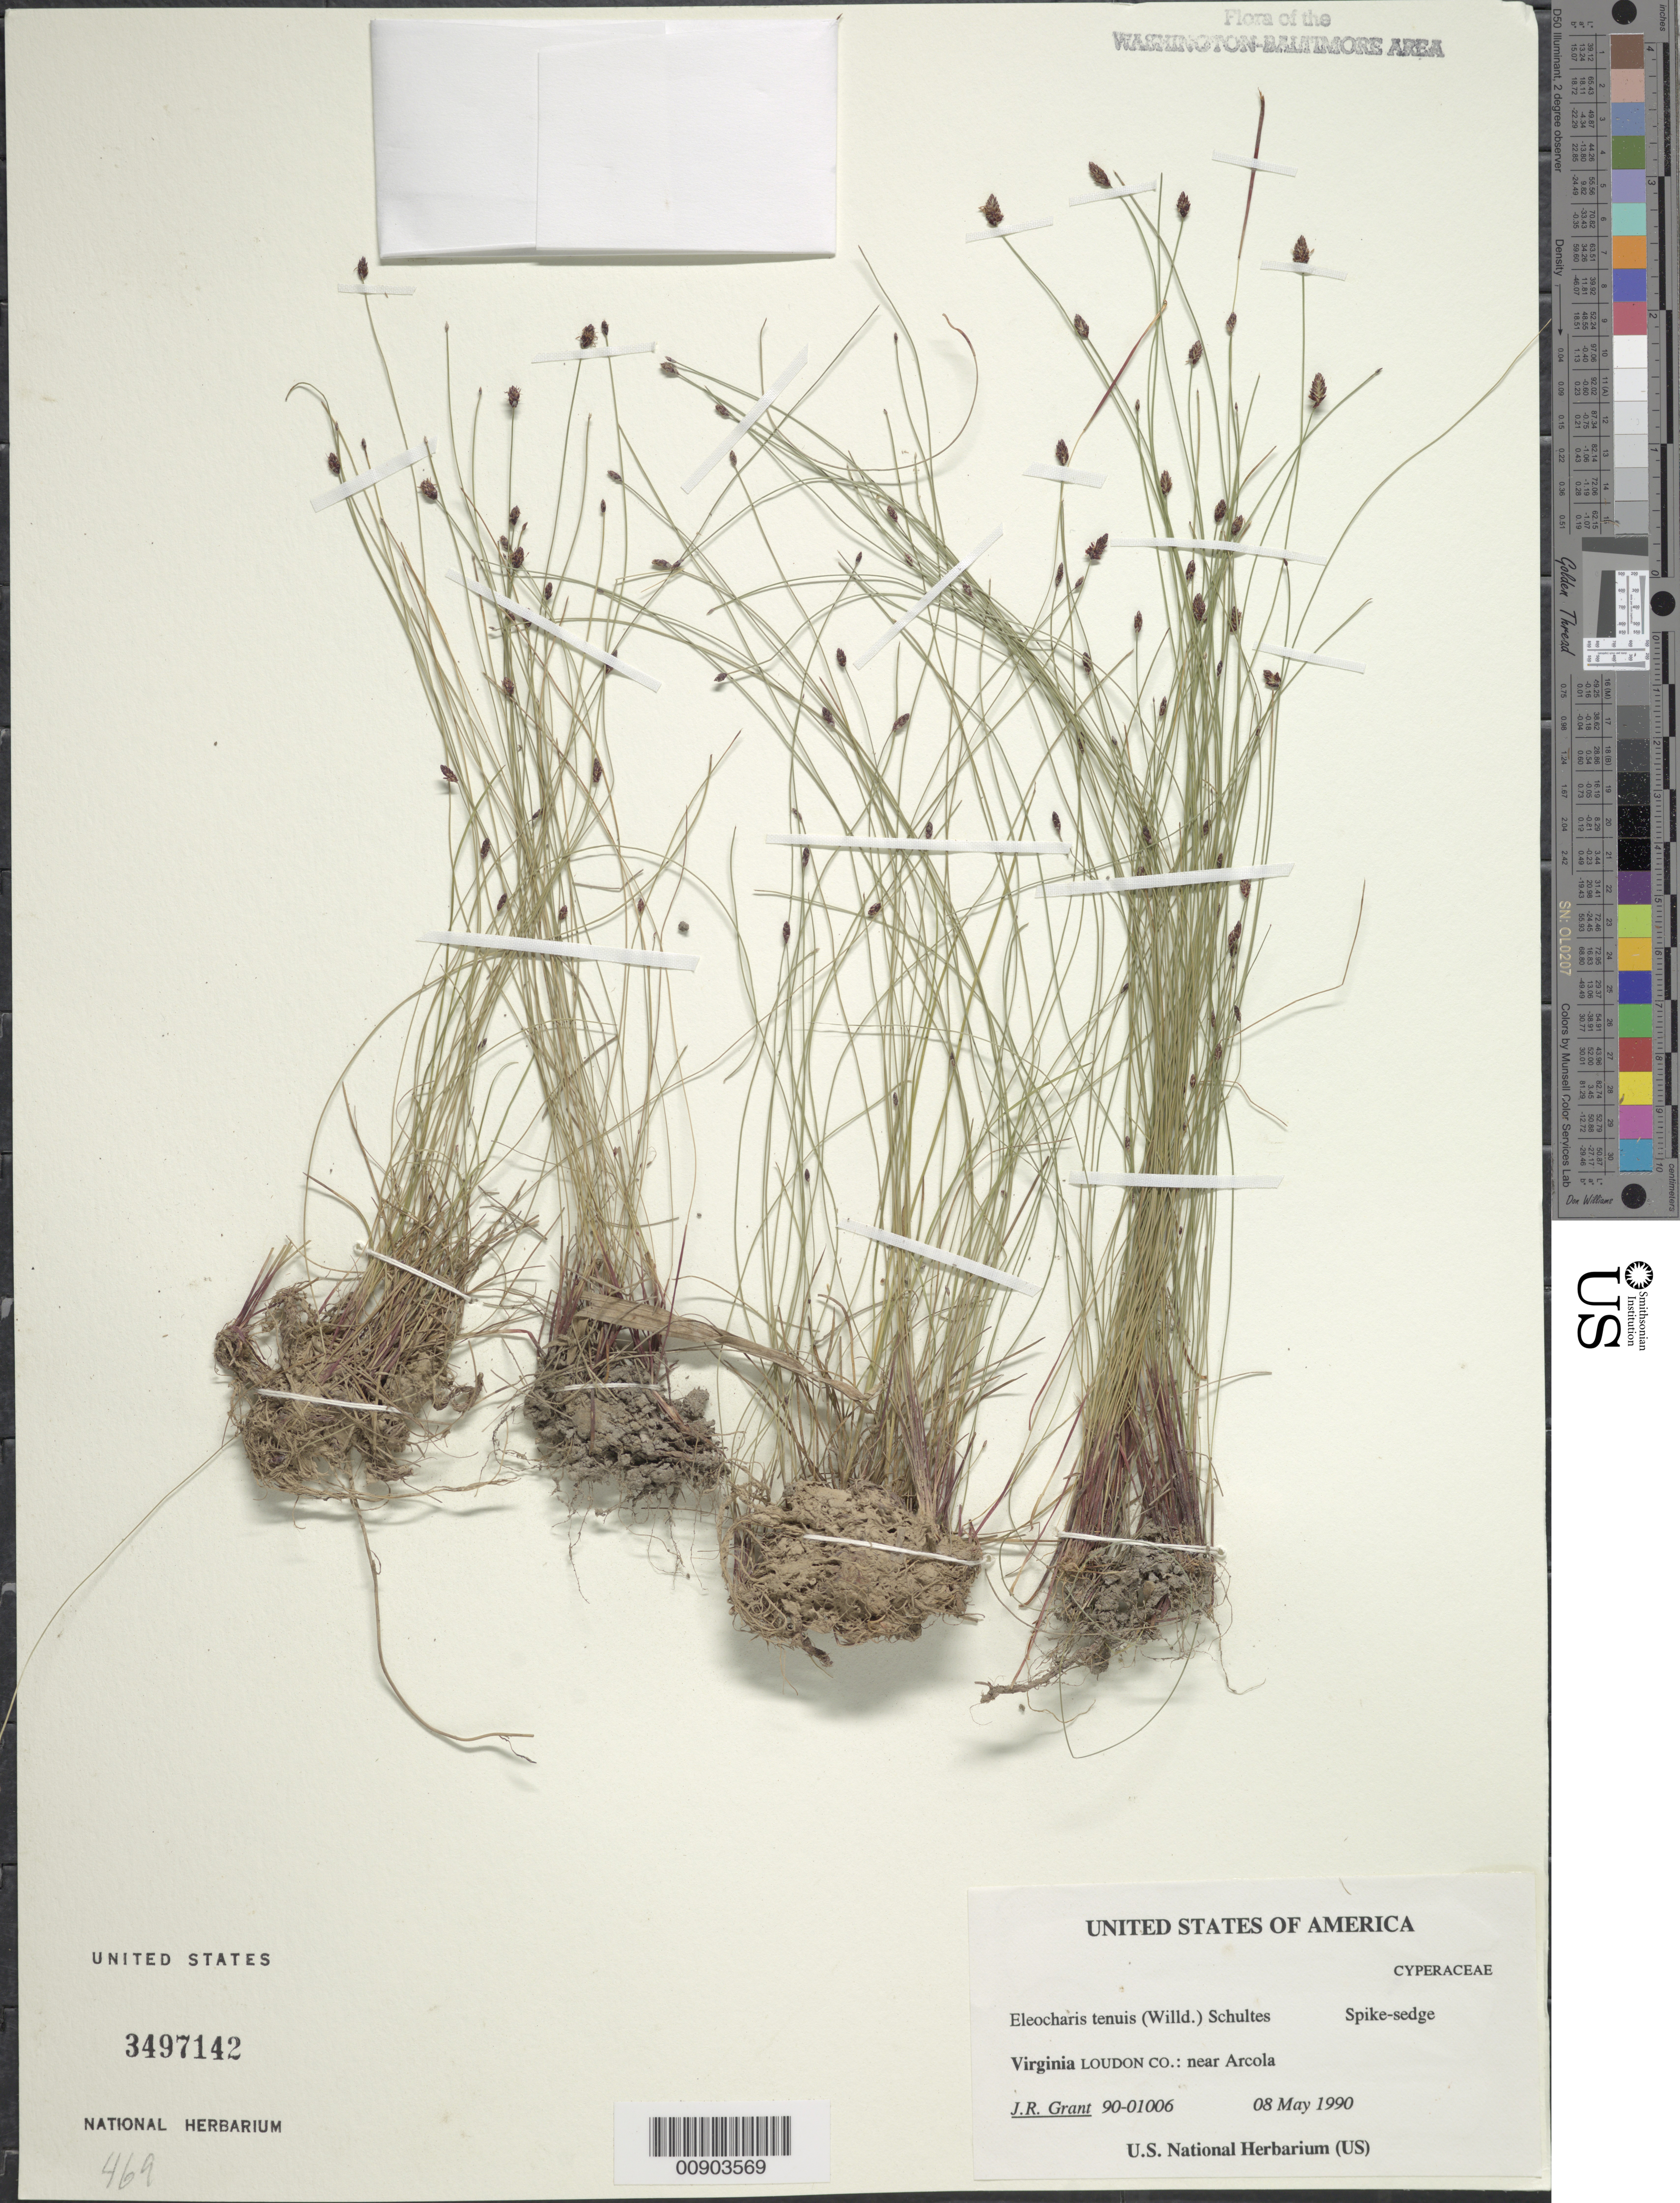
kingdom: Plantae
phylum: Tracheophyta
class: Liliopsida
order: Poales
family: Cyperaceae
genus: Eleocharis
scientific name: Eleocharis tenuis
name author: (Willd.) Schult.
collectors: J. R. Grant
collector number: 90-00998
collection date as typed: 08 May 1990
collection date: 1990-05-08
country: United States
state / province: Virginia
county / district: Loudoun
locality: Near Arcola.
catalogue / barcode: US 3497142